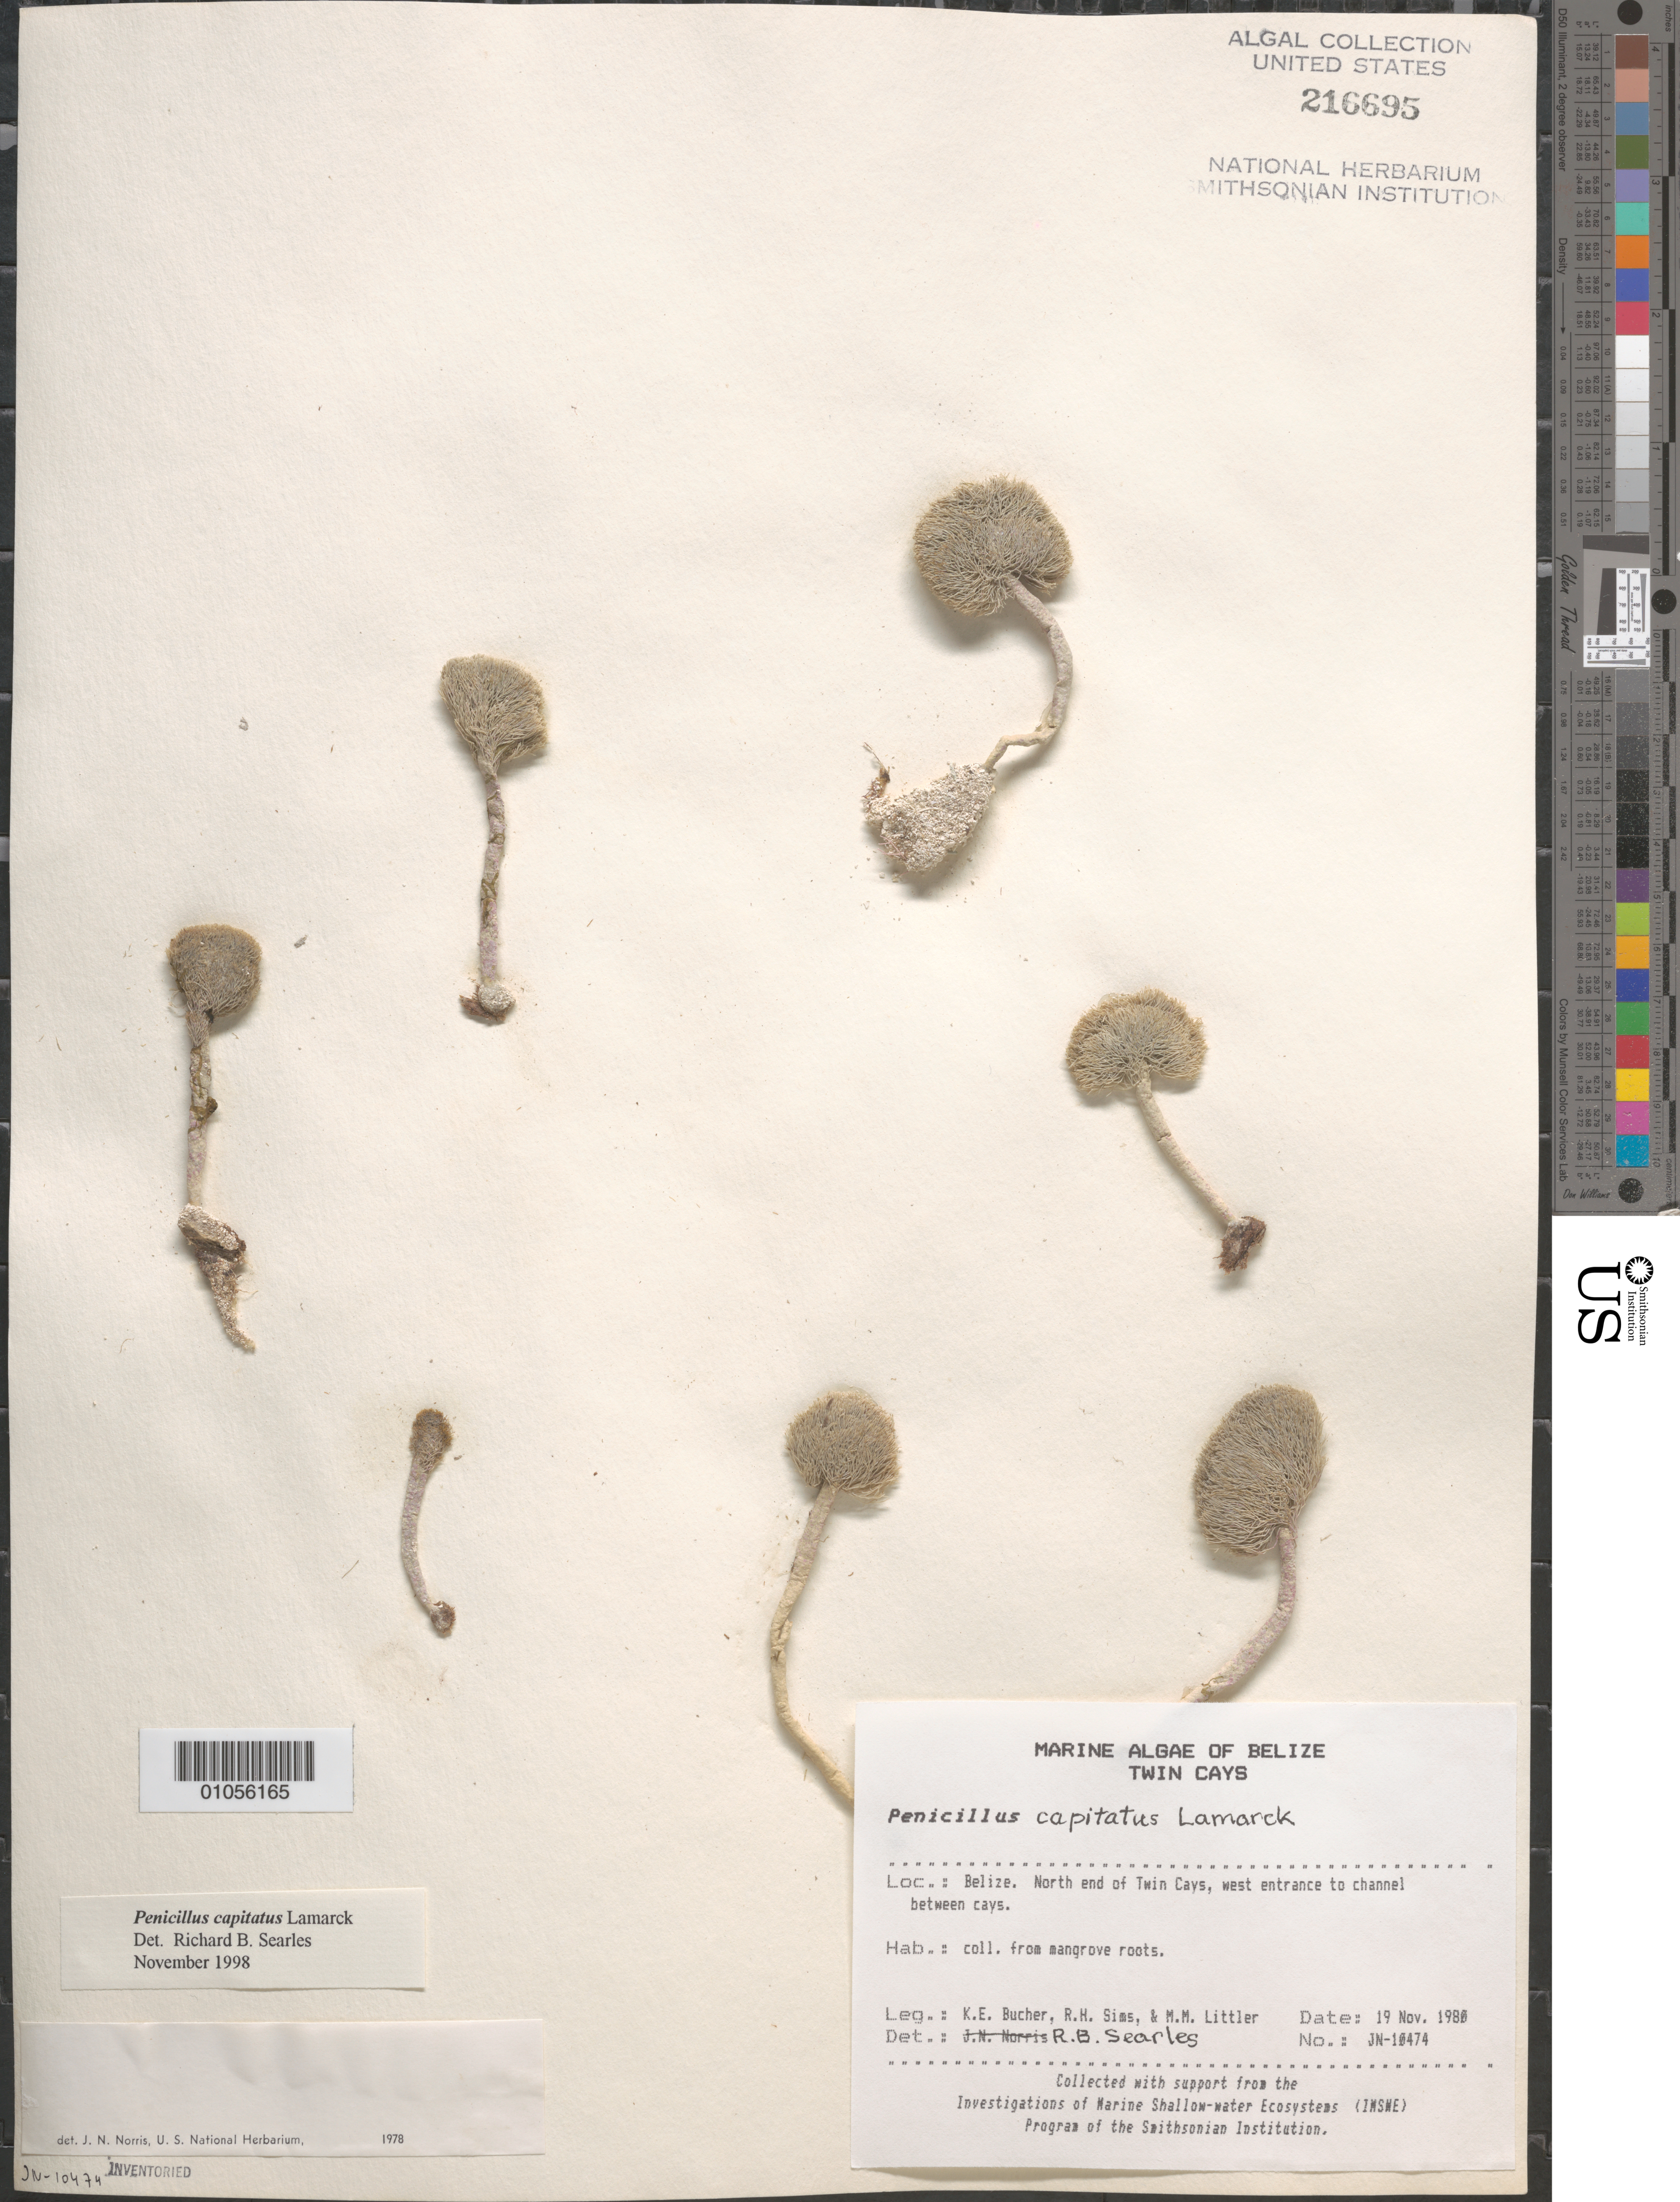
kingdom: Plantae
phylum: Chlorophyta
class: Ulvophyceae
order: Bryopsidales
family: Udoteaceae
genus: Penicillus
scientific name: Penicillus capitatus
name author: Lam.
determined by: Searles, R. B.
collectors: K. E. Bucher, R. H. Sims & M. M. Littler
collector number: JN-10474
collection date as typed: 19 Nov 1980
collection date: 1980-11-19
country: Belize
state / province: Stann Creek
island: Twin Cays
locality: North end of Twin Cays, west entrance to channel between cays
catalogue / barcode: US 216695